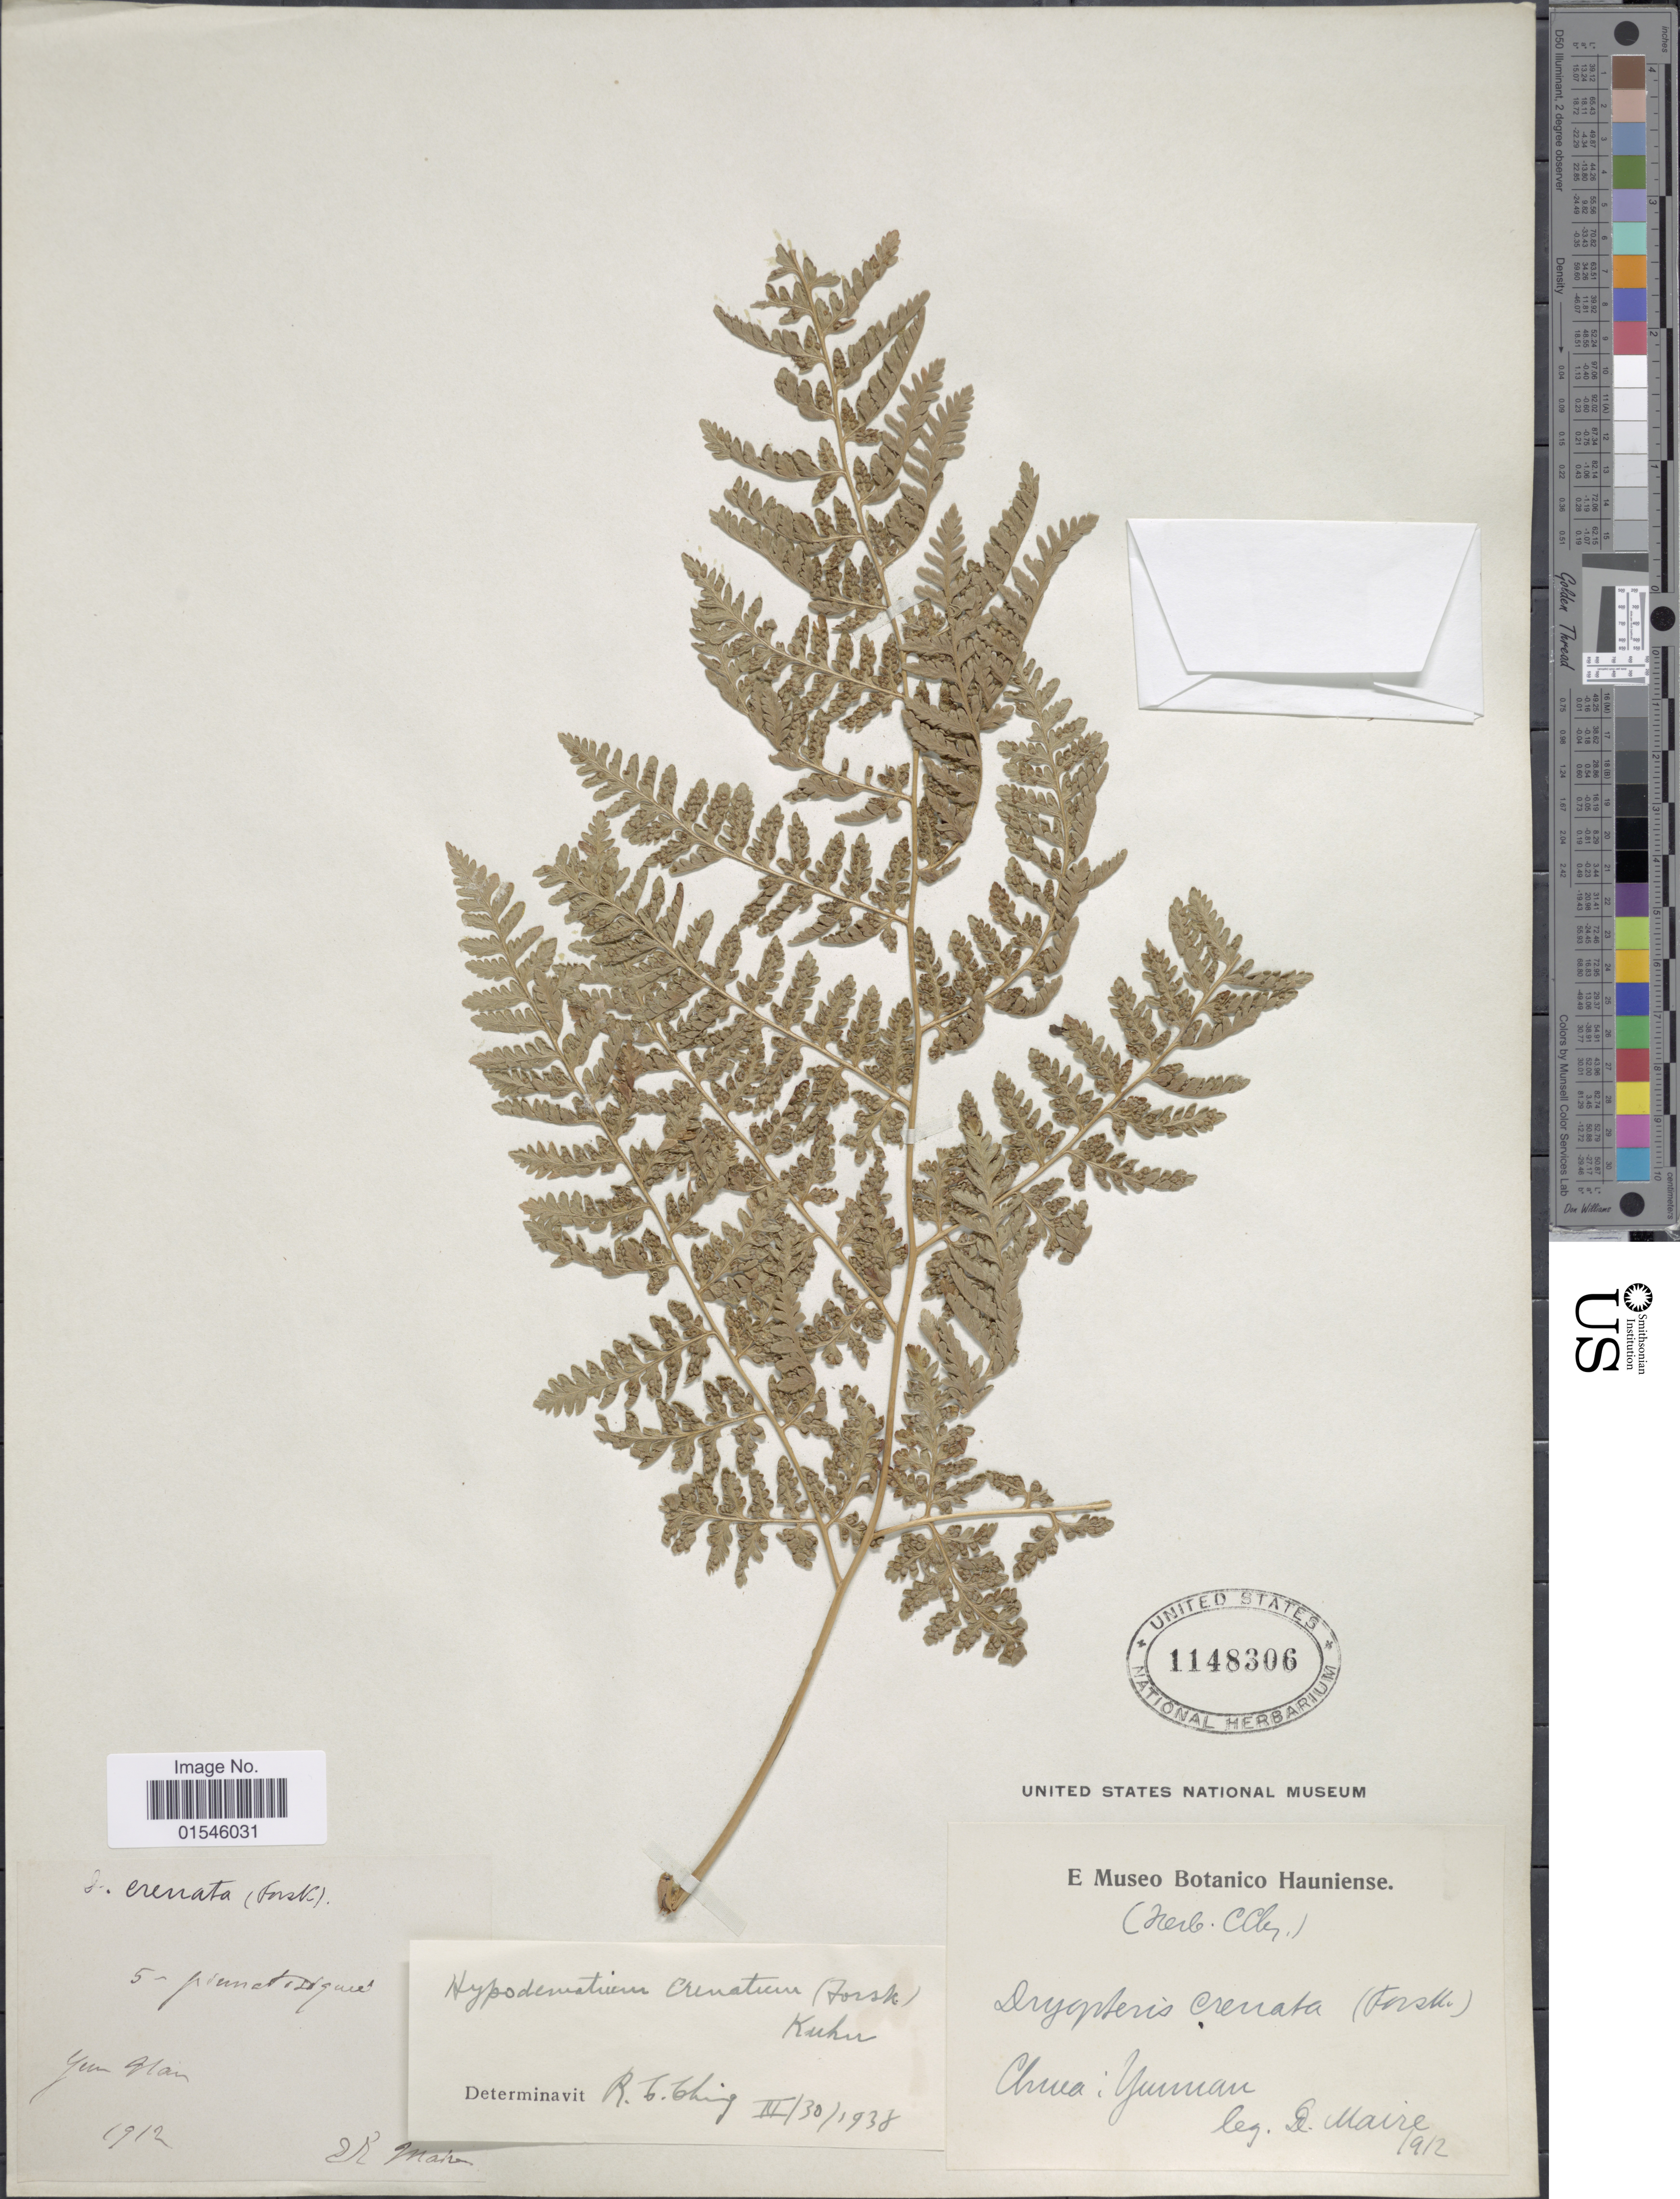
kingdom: Plantae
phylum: Tracheophyta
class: Polypodiopsida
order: Polypodiales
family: Hypodematiaceae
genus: Hypodematium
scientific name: Hypodematium crenatum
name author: (Forssk.) Kuhn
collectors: E. E. Maire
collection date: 1912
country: China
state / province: Yunnan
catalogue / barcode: US 1148306